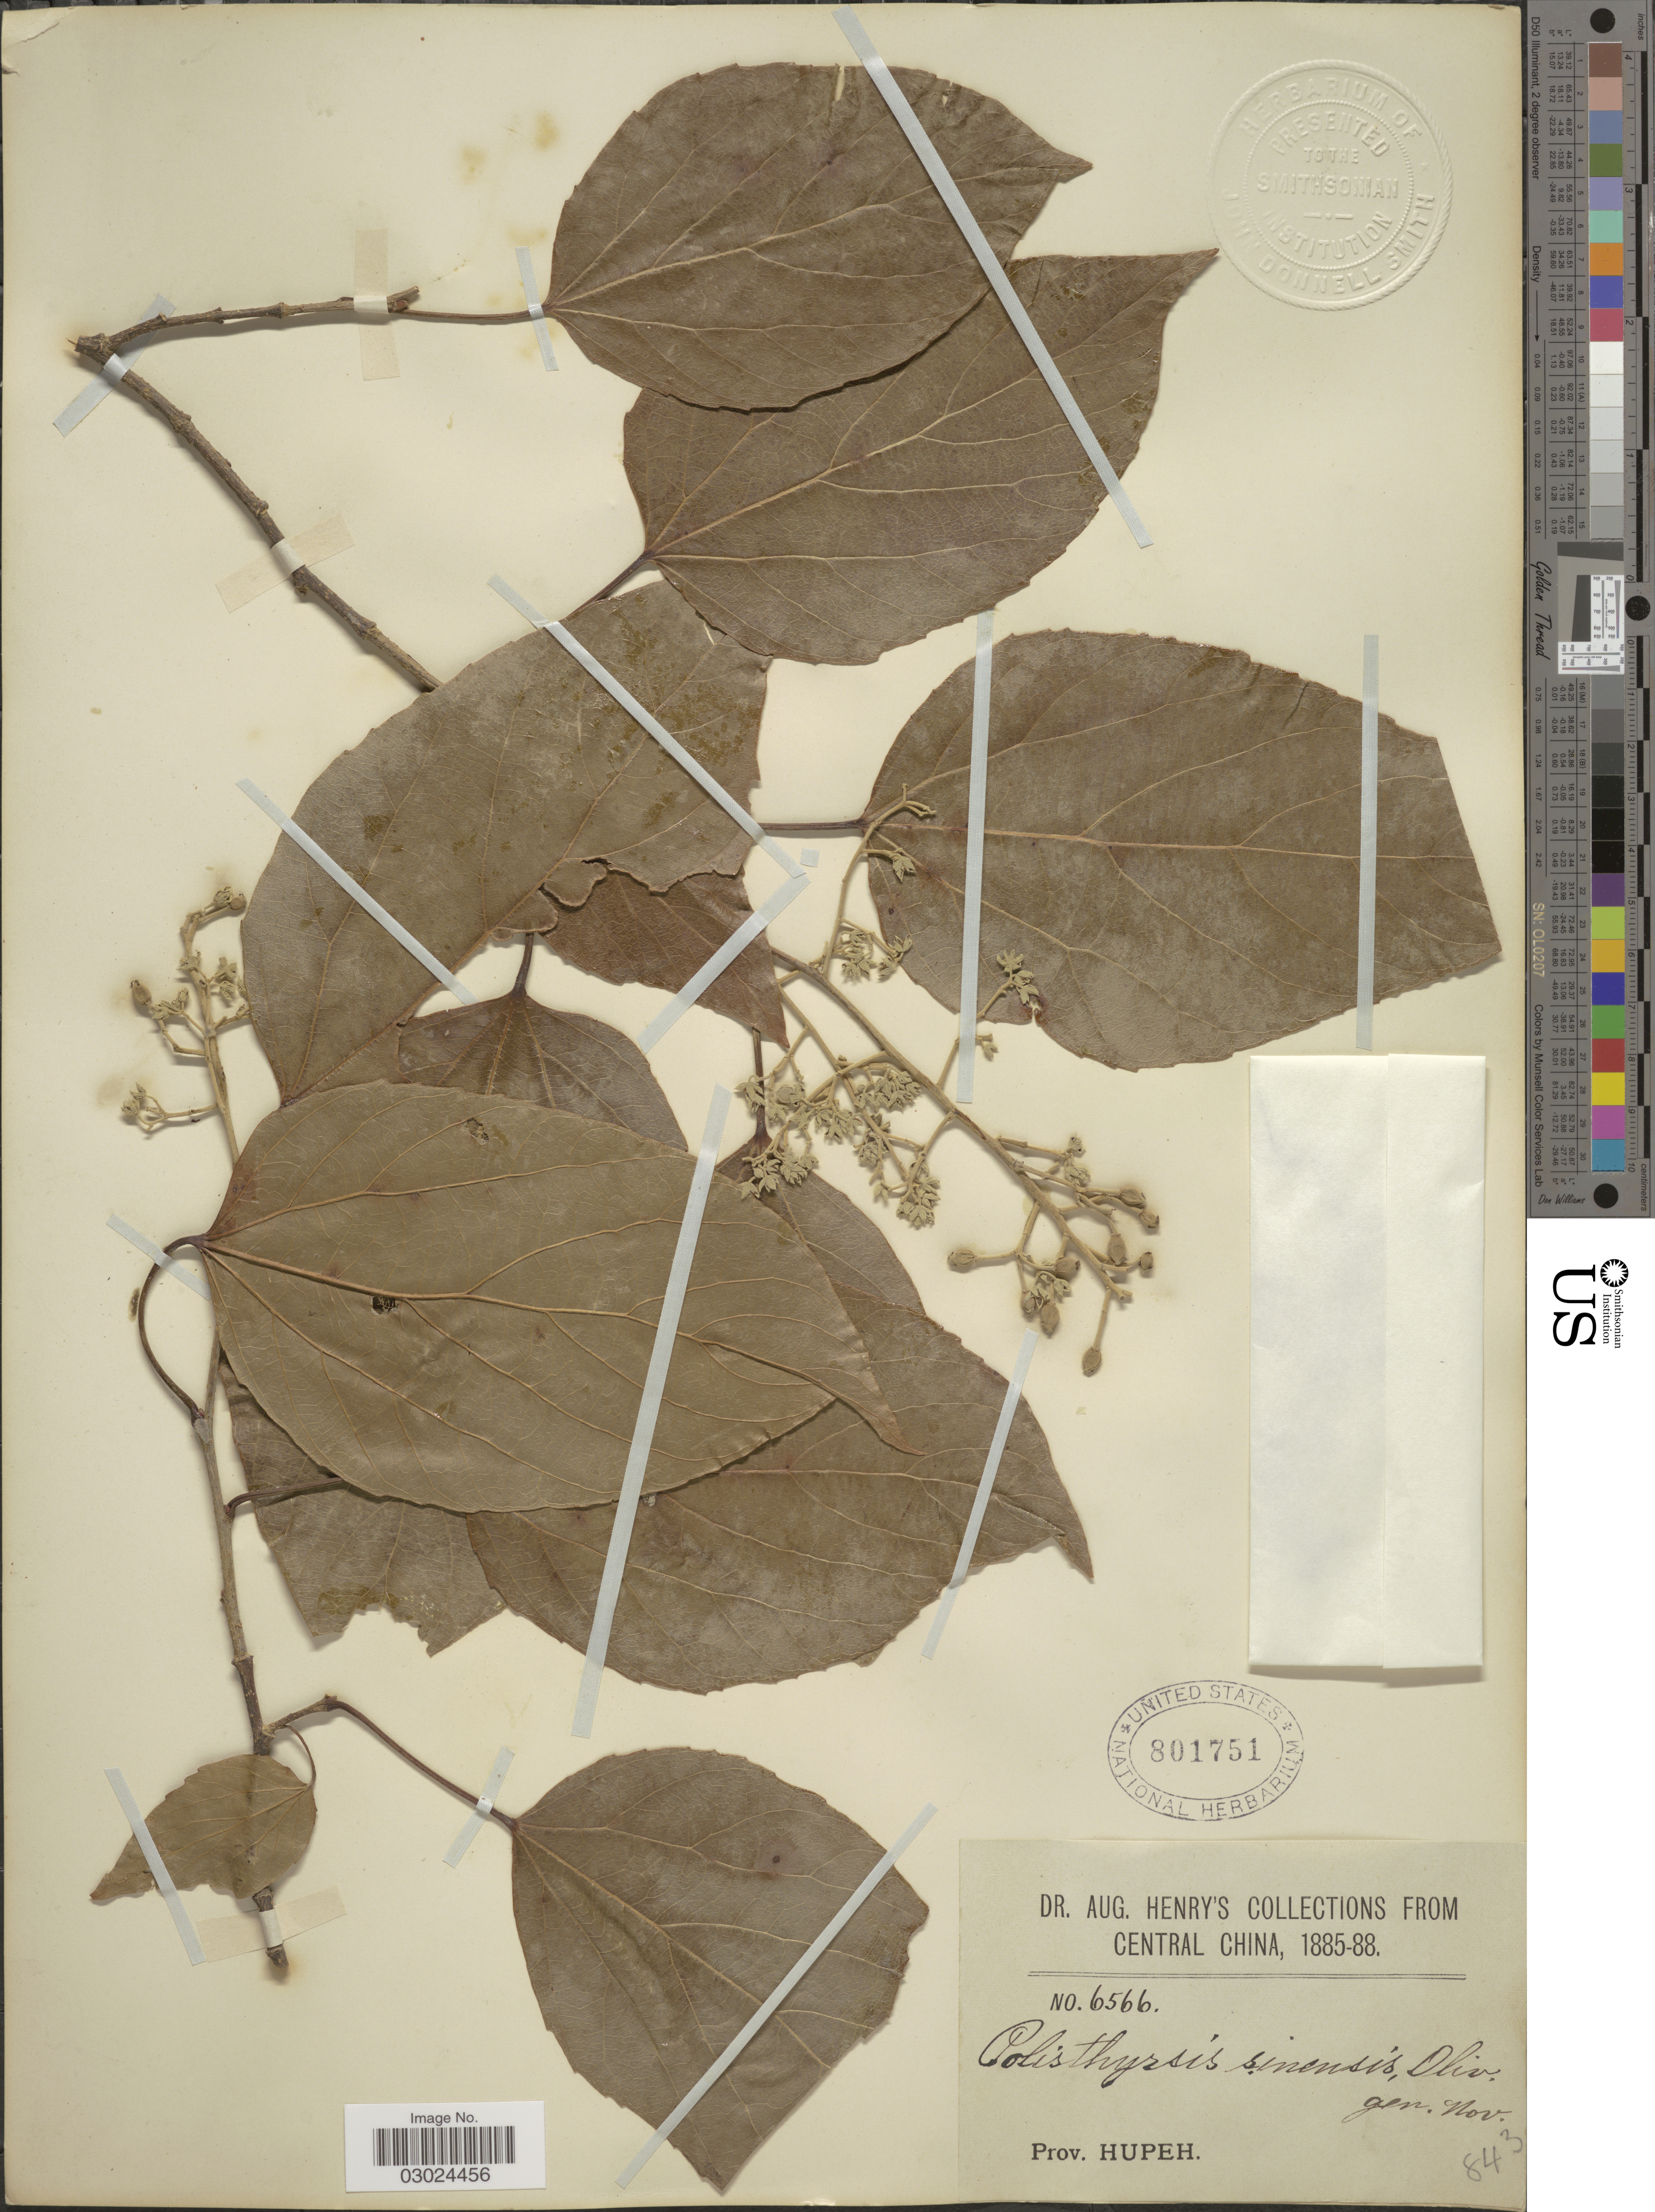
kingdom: Plantae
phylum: Tracheophyta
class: Magnoliopsida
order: Malpighiales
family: Salicaceae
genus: Poliothyrsis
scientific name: Poliothyrsis sinensis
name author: Oliv.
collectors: A. Henry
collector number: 6566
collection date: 1885/1888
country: China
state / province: Hubei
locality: Central China. Prov. Hupeh.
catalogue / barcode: US 801751